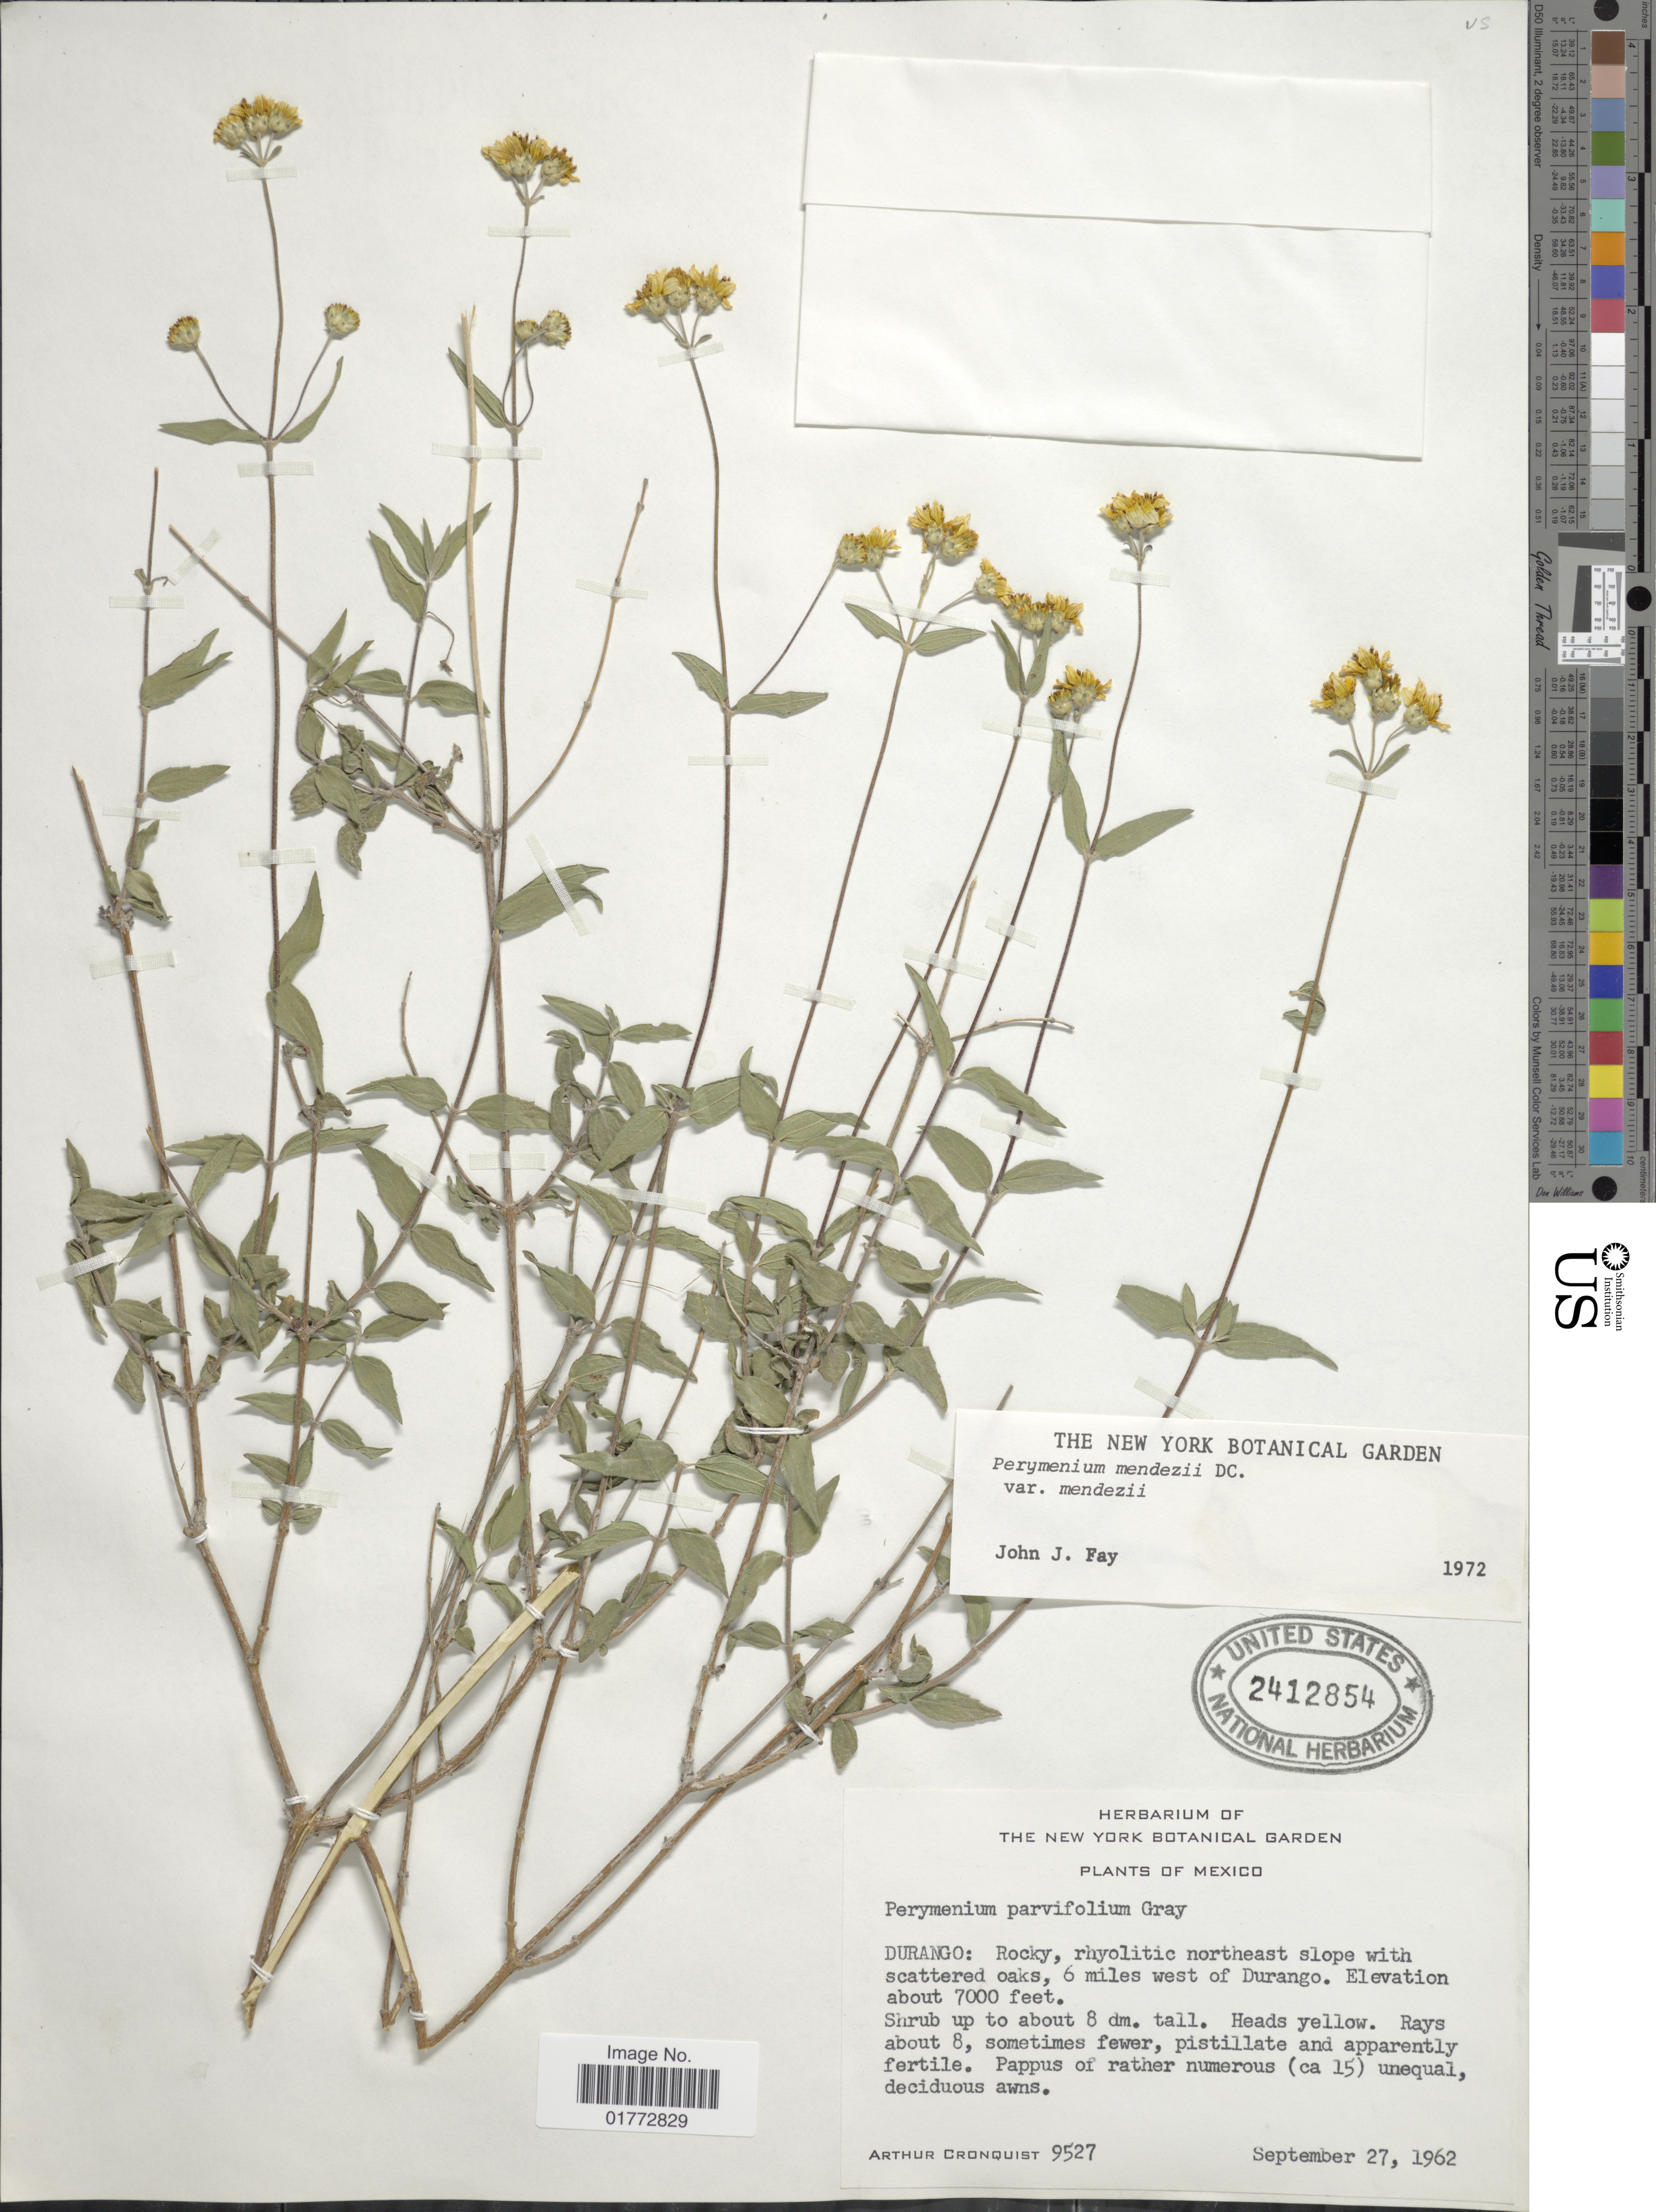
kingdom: Plantae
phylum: Tracheophyta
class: Magnoliopsida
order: Asterales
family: Asteraceae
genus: Perymenium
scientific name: Perymenium mendezii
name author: DC.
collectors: A. J. Cronquist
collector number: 9527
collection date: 1962-09-27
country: Mexico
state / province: Durango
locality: Rocky, rhyolitic northeast slope with scattered oaks, 6 miles west of Durango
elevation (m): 2134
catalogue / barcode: US 2412854